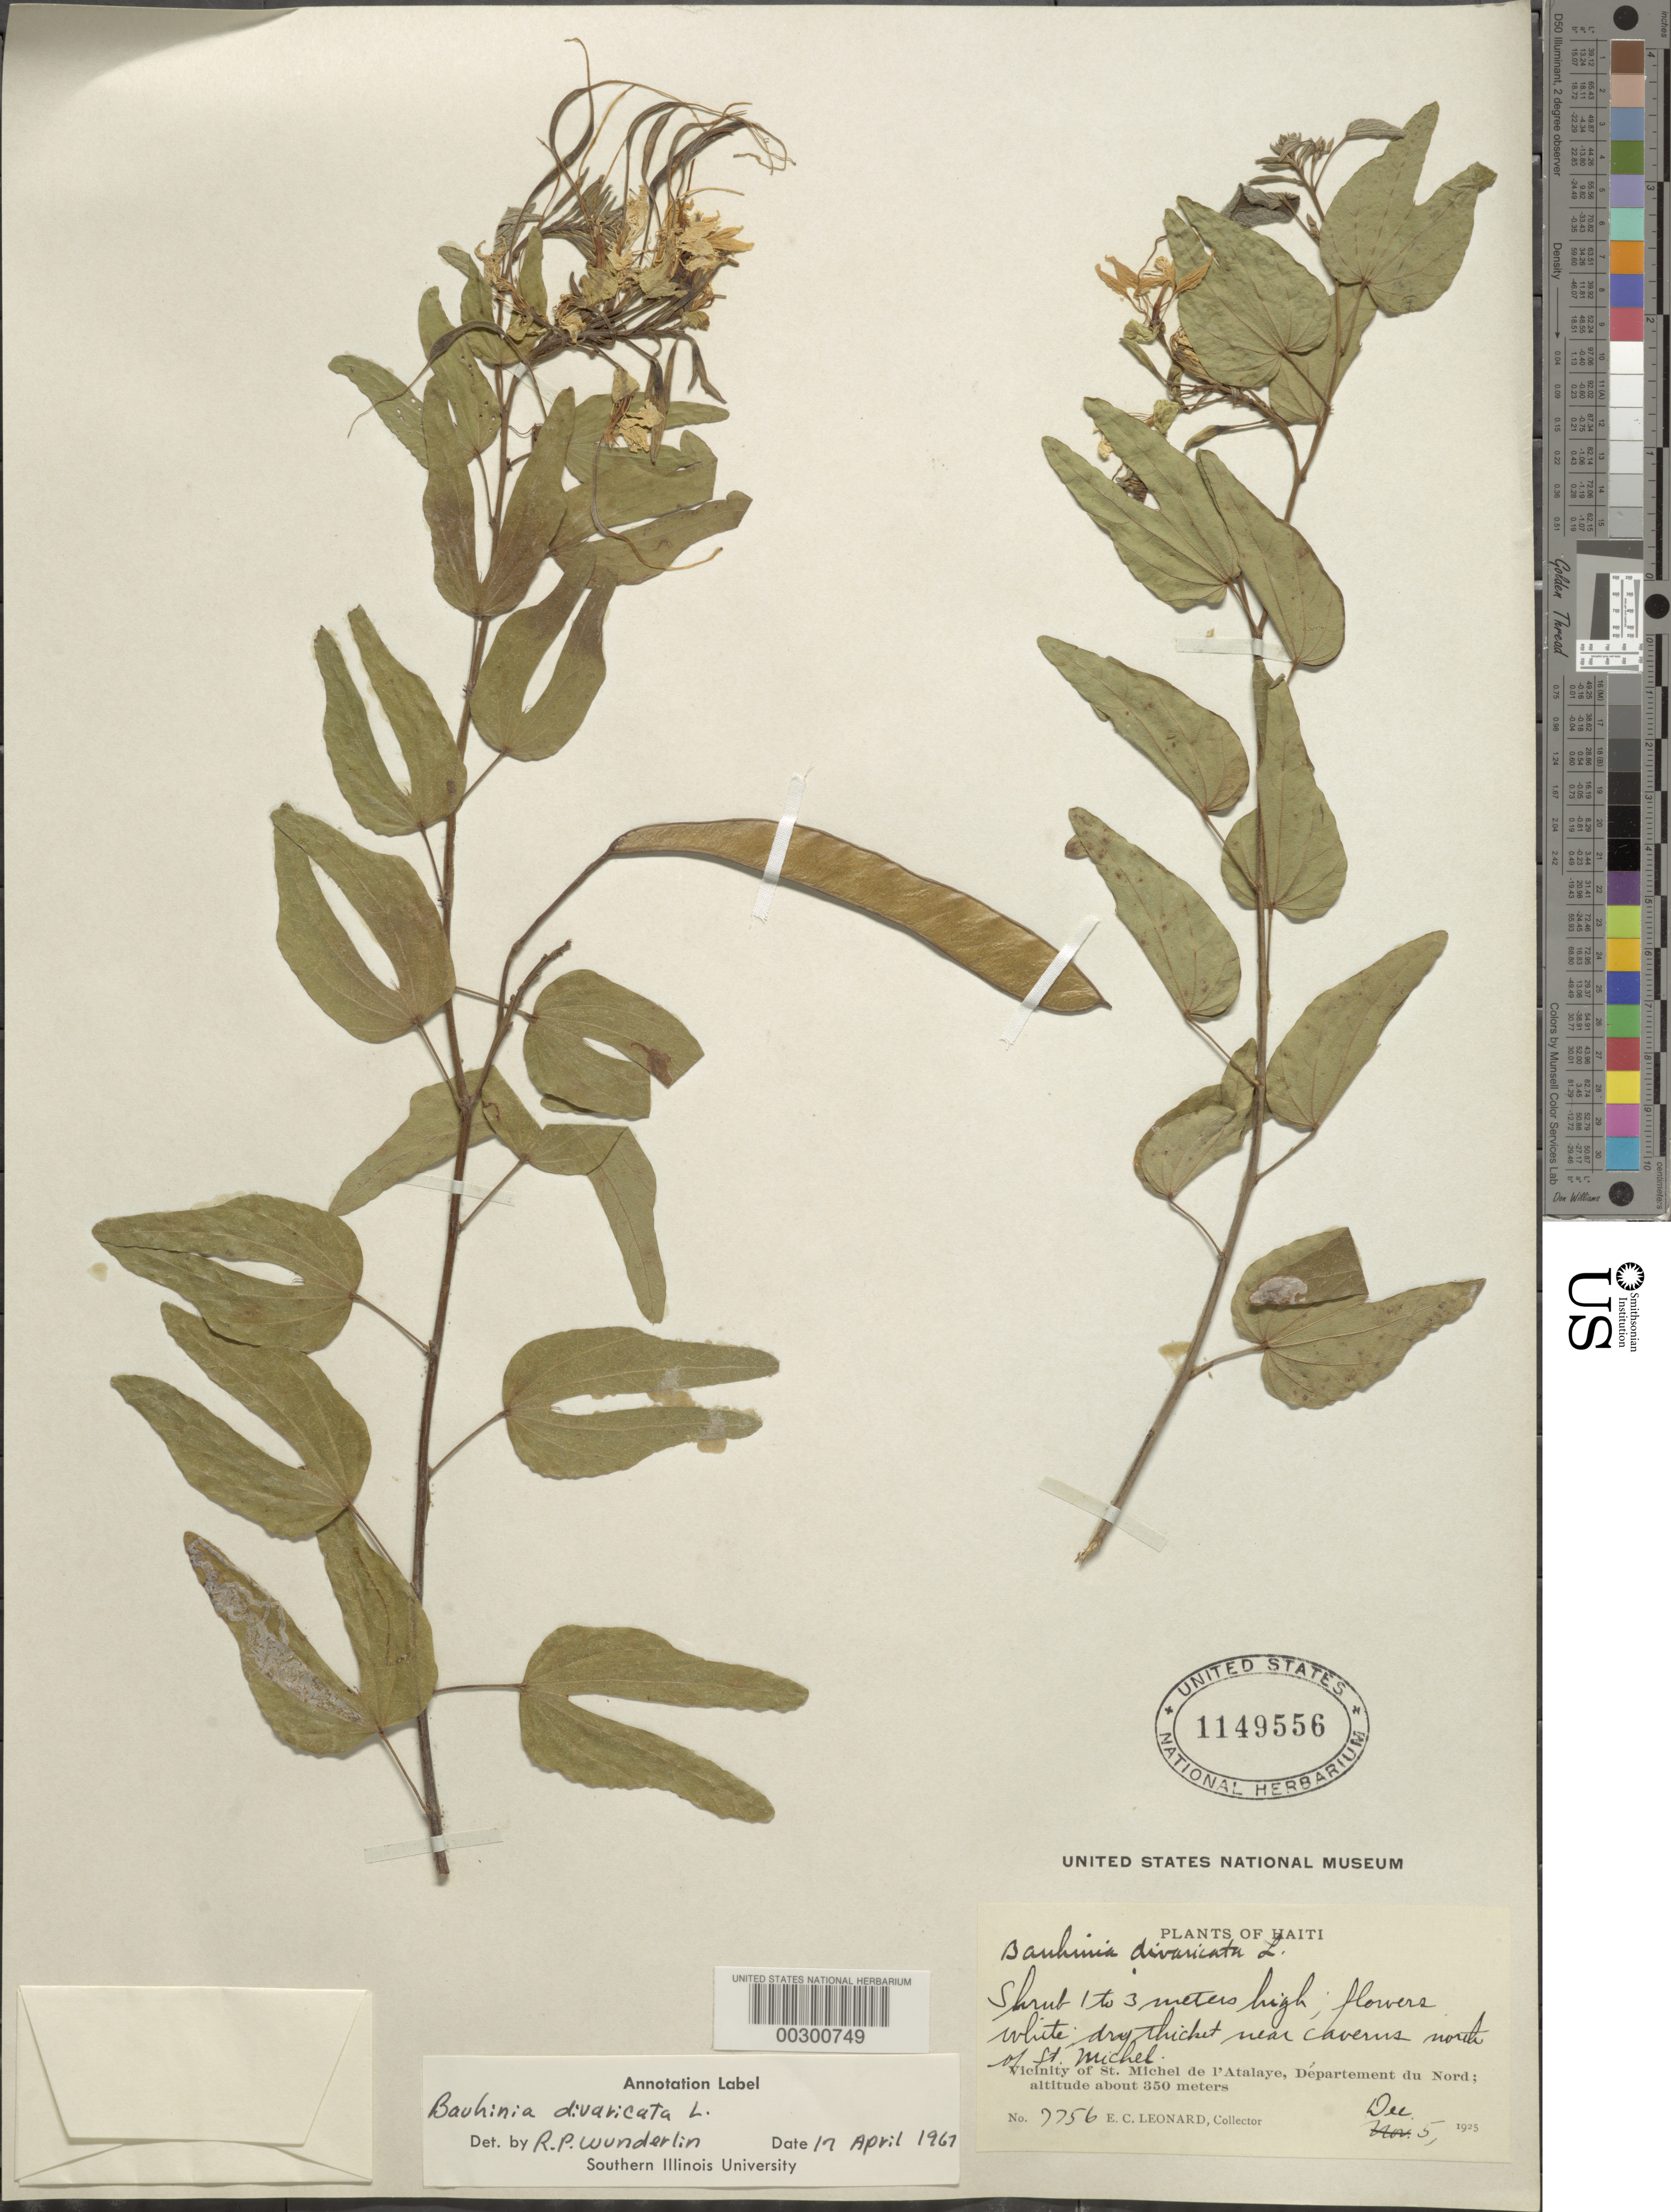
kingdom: Plantae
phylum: Tracheophyta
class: Magnoliopsida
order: Fabales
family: Fabaceae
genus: Bauhinia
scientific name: Bauhinia divaricata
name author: L.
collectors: E. C. Leonard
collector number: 7756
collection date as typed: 05 Dec 1925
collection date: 1925-12-05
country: Haiti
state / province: Nord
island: Hispaniola Island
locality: Near caverns n of st. michel, vicinity of st. michel de l'atalaye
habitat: Dry thicket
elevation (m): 350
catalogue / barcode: US 1149556